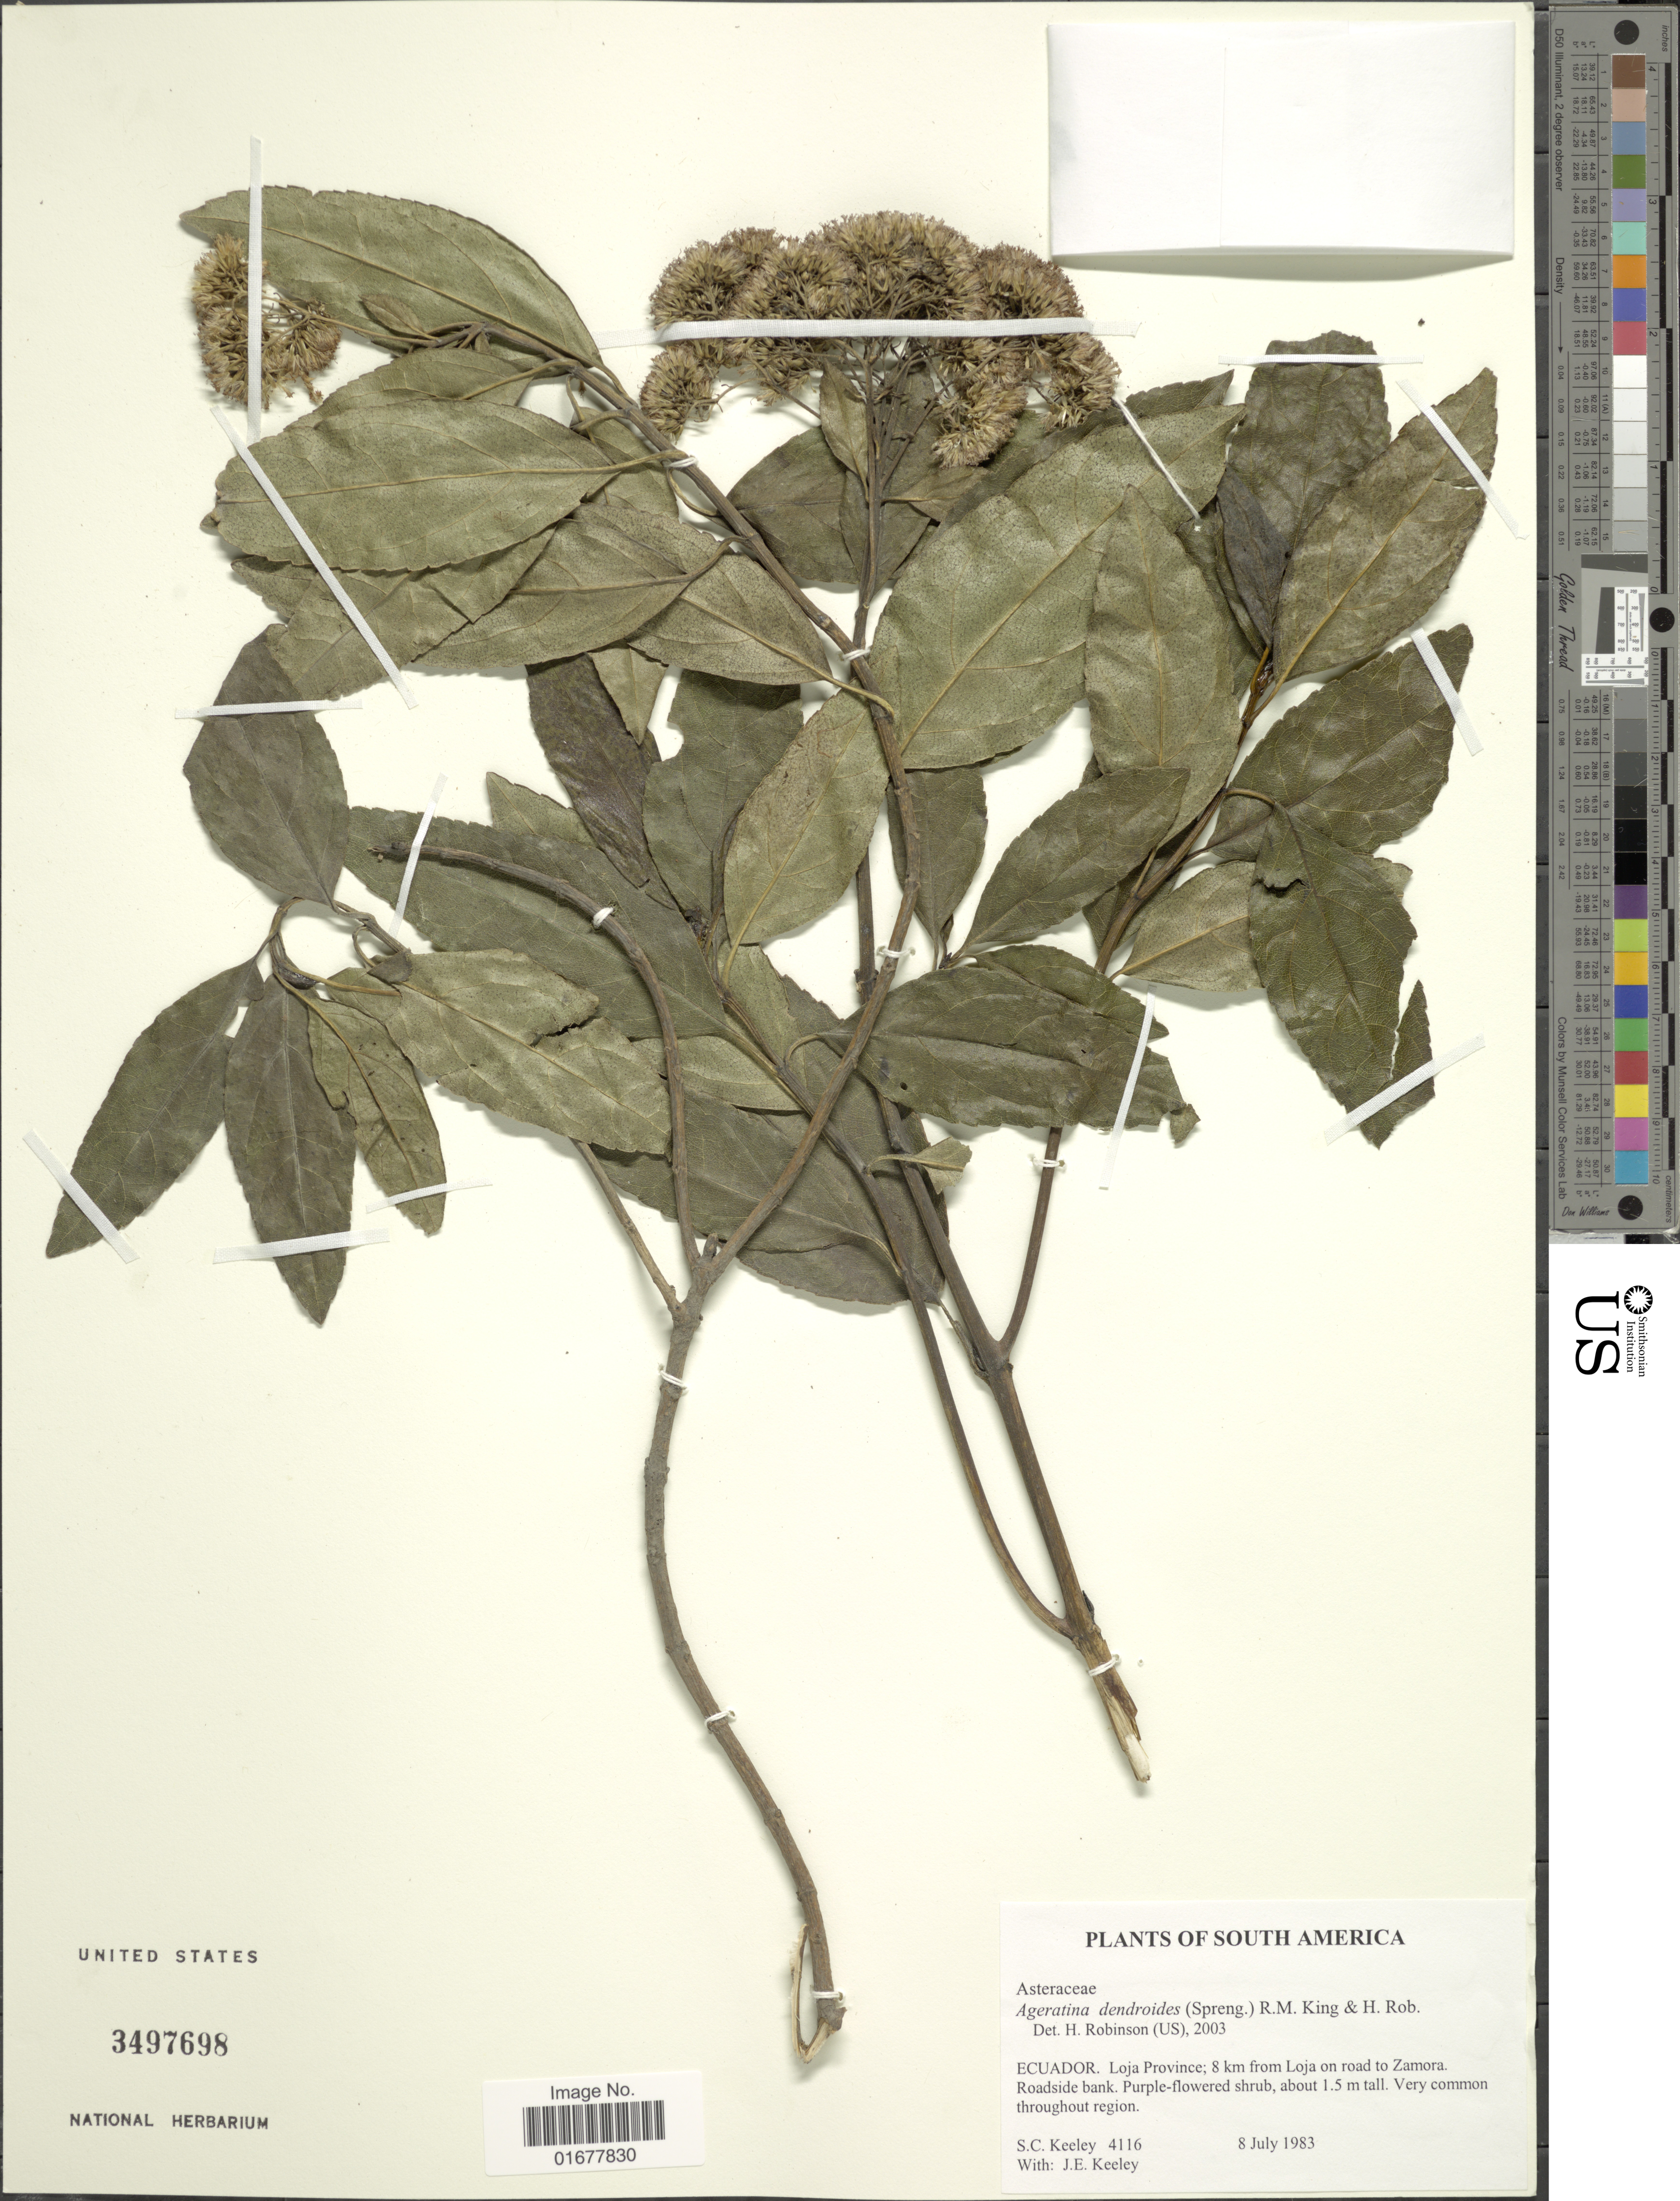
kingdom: Plantae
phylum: Tracheophyta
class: Magnoliopsida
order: Asterales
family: Asteraceae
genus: Ageratina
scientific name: Ageratina dendroides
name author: (Spreng.) R.M. King & H. Rob.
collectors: S. C. Keeley & J. E. Keeley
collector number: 4116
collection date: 1983-07-08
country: Ecuador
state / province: Loja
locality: Loja Province: 8 km from Loja on road to Zamora, Roadside bank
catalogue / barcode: US 3497698